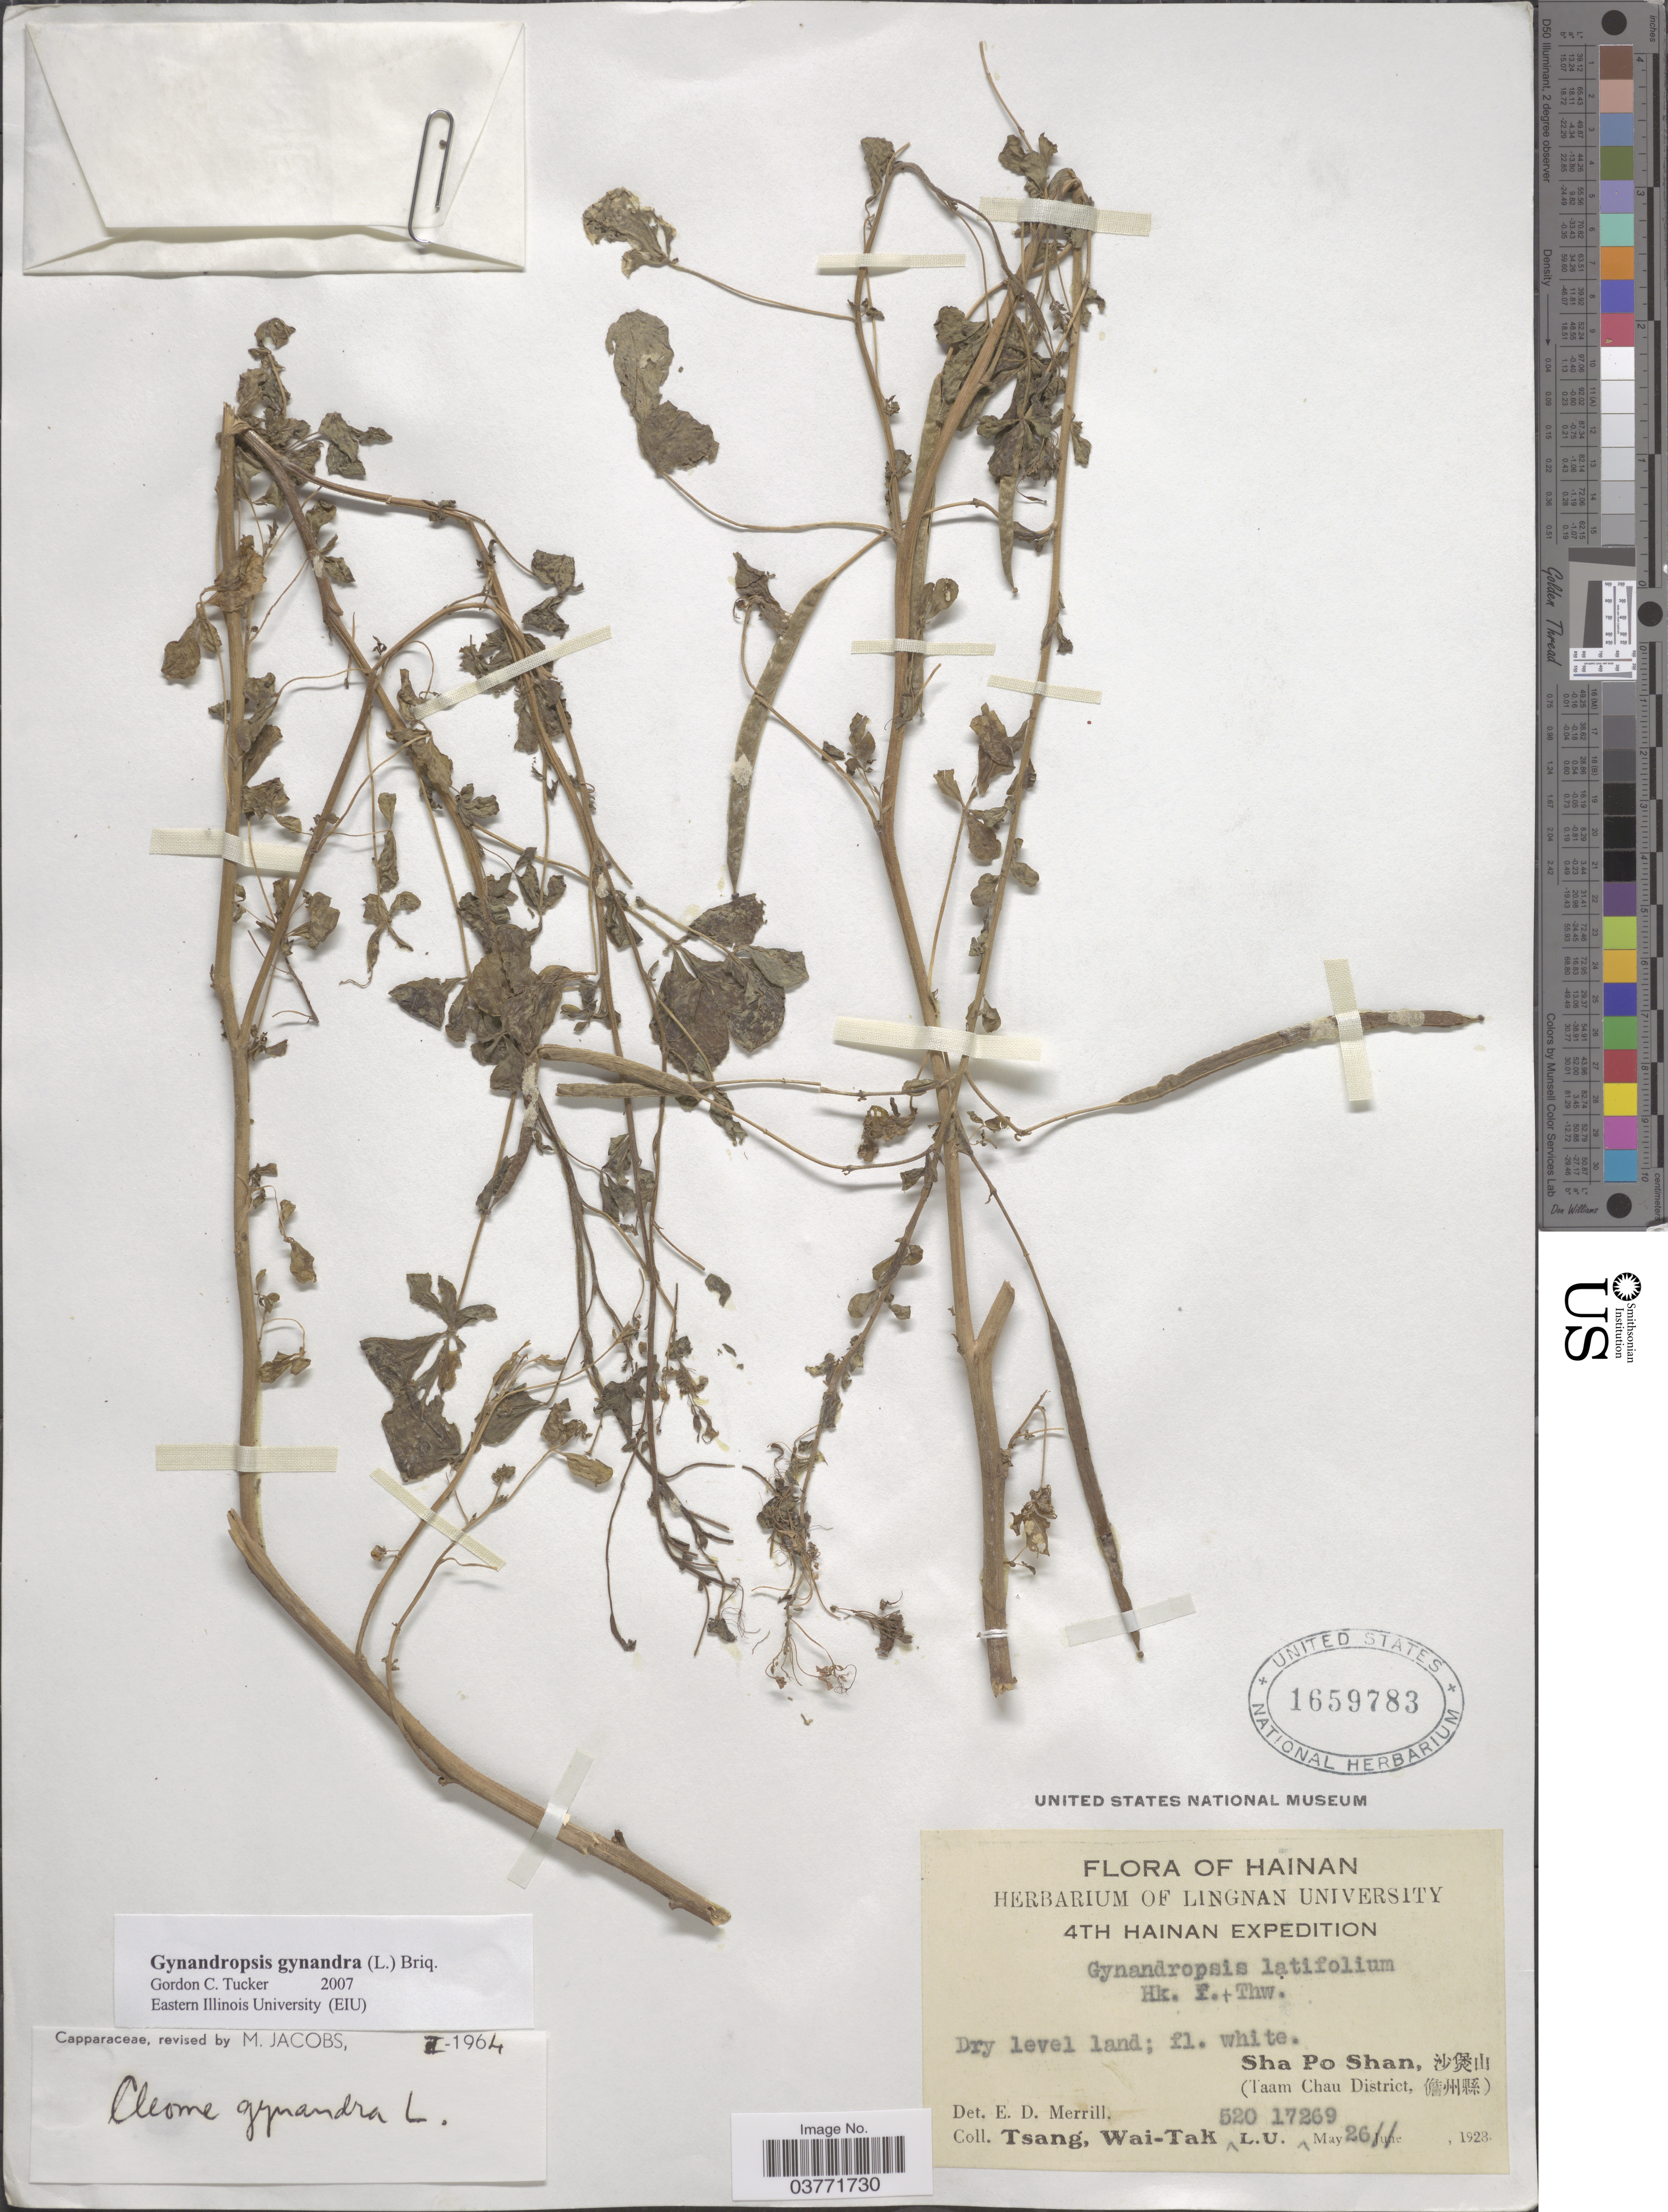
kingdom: Plantae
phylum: Tracheophyta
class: Magnoliopsida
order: Brassicales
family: Cleomaceae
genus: Gynandropsis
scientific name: Gynandropsis gynandra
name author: (L.) Briq.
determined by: Tucker, G. C.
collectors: W. T. Tsang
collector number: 520L.U.17269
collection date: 1923-05-26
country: China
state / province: Hainan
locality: Sha Po Shan, X. (Taam Chau District, X).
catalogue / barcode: US 1659783